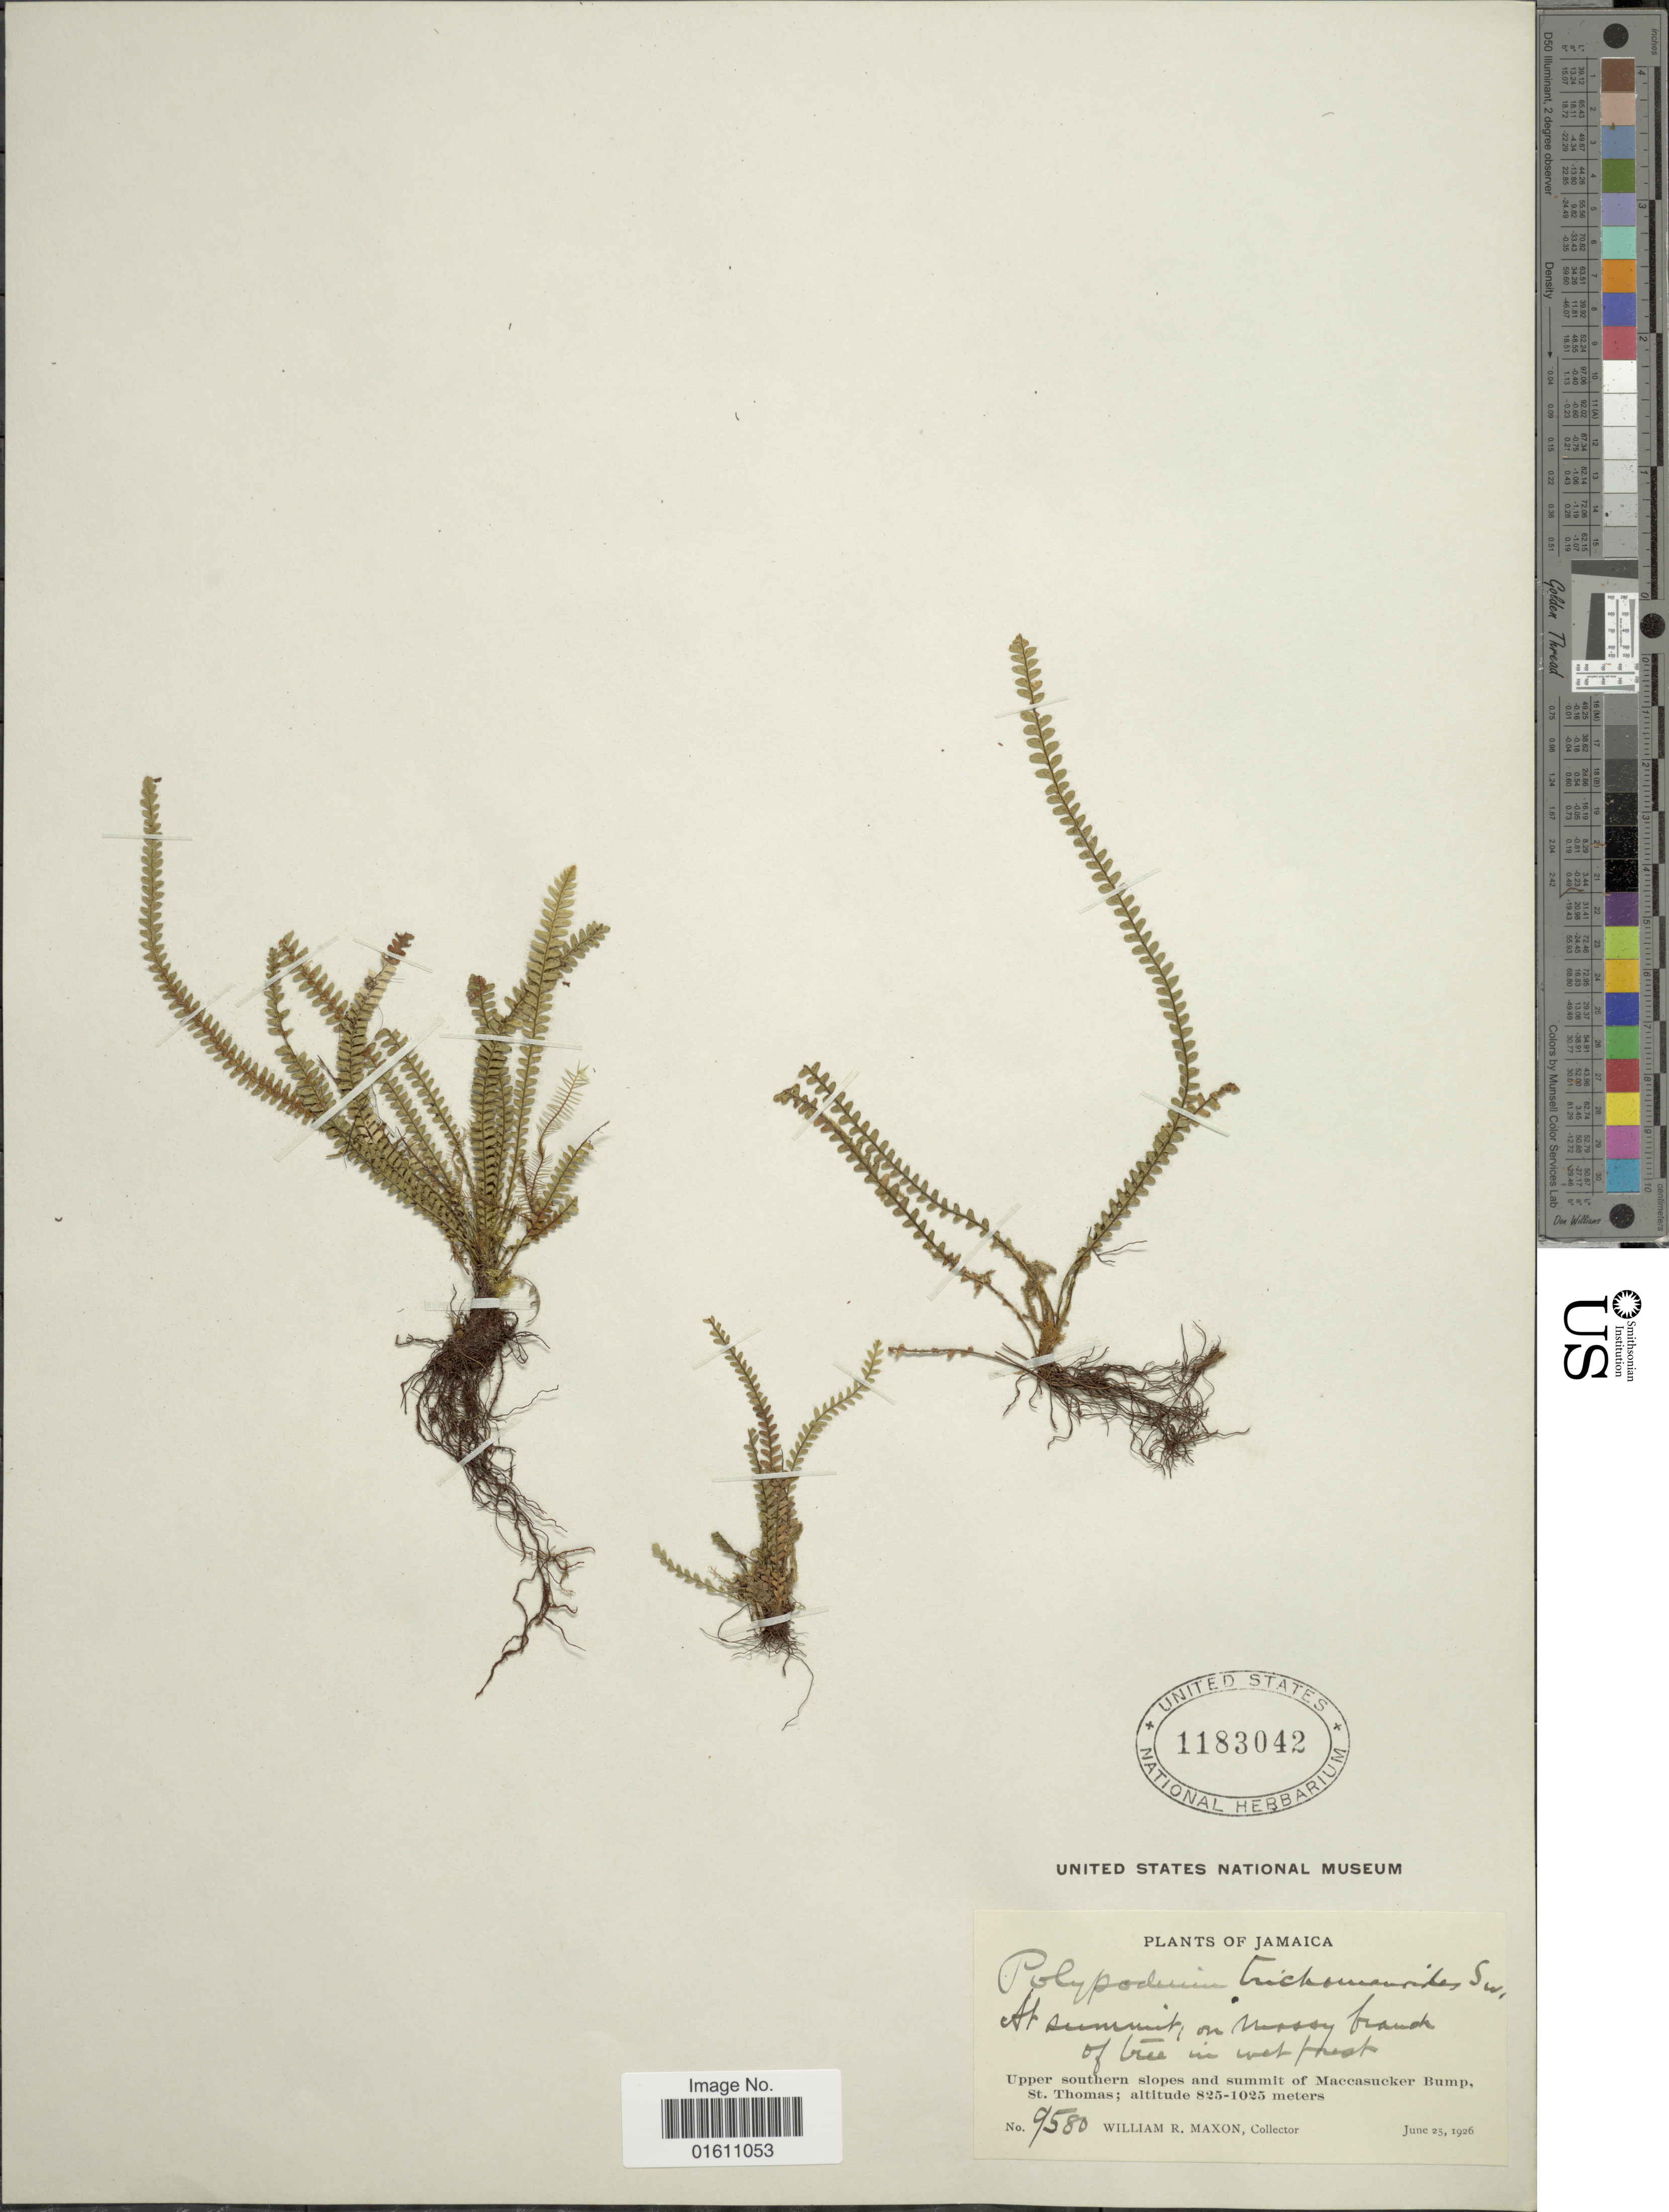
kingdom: Plantae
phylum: Tracheophyta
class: Polypodiopsida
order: Polypodiales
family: Polypodiaceae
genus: Moranopteris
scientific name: Moranopteris trichomanoides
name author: (Sw.) R. Y. Hirai & J. Prado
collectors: W. R. Maxon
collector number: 9580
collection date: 1926-06-25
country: Jamaica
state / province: Saint Thomas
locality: Upper southern slopes and summit of Maccasucker Bump, St. Thomas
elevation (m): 825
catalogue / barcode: US 1183042